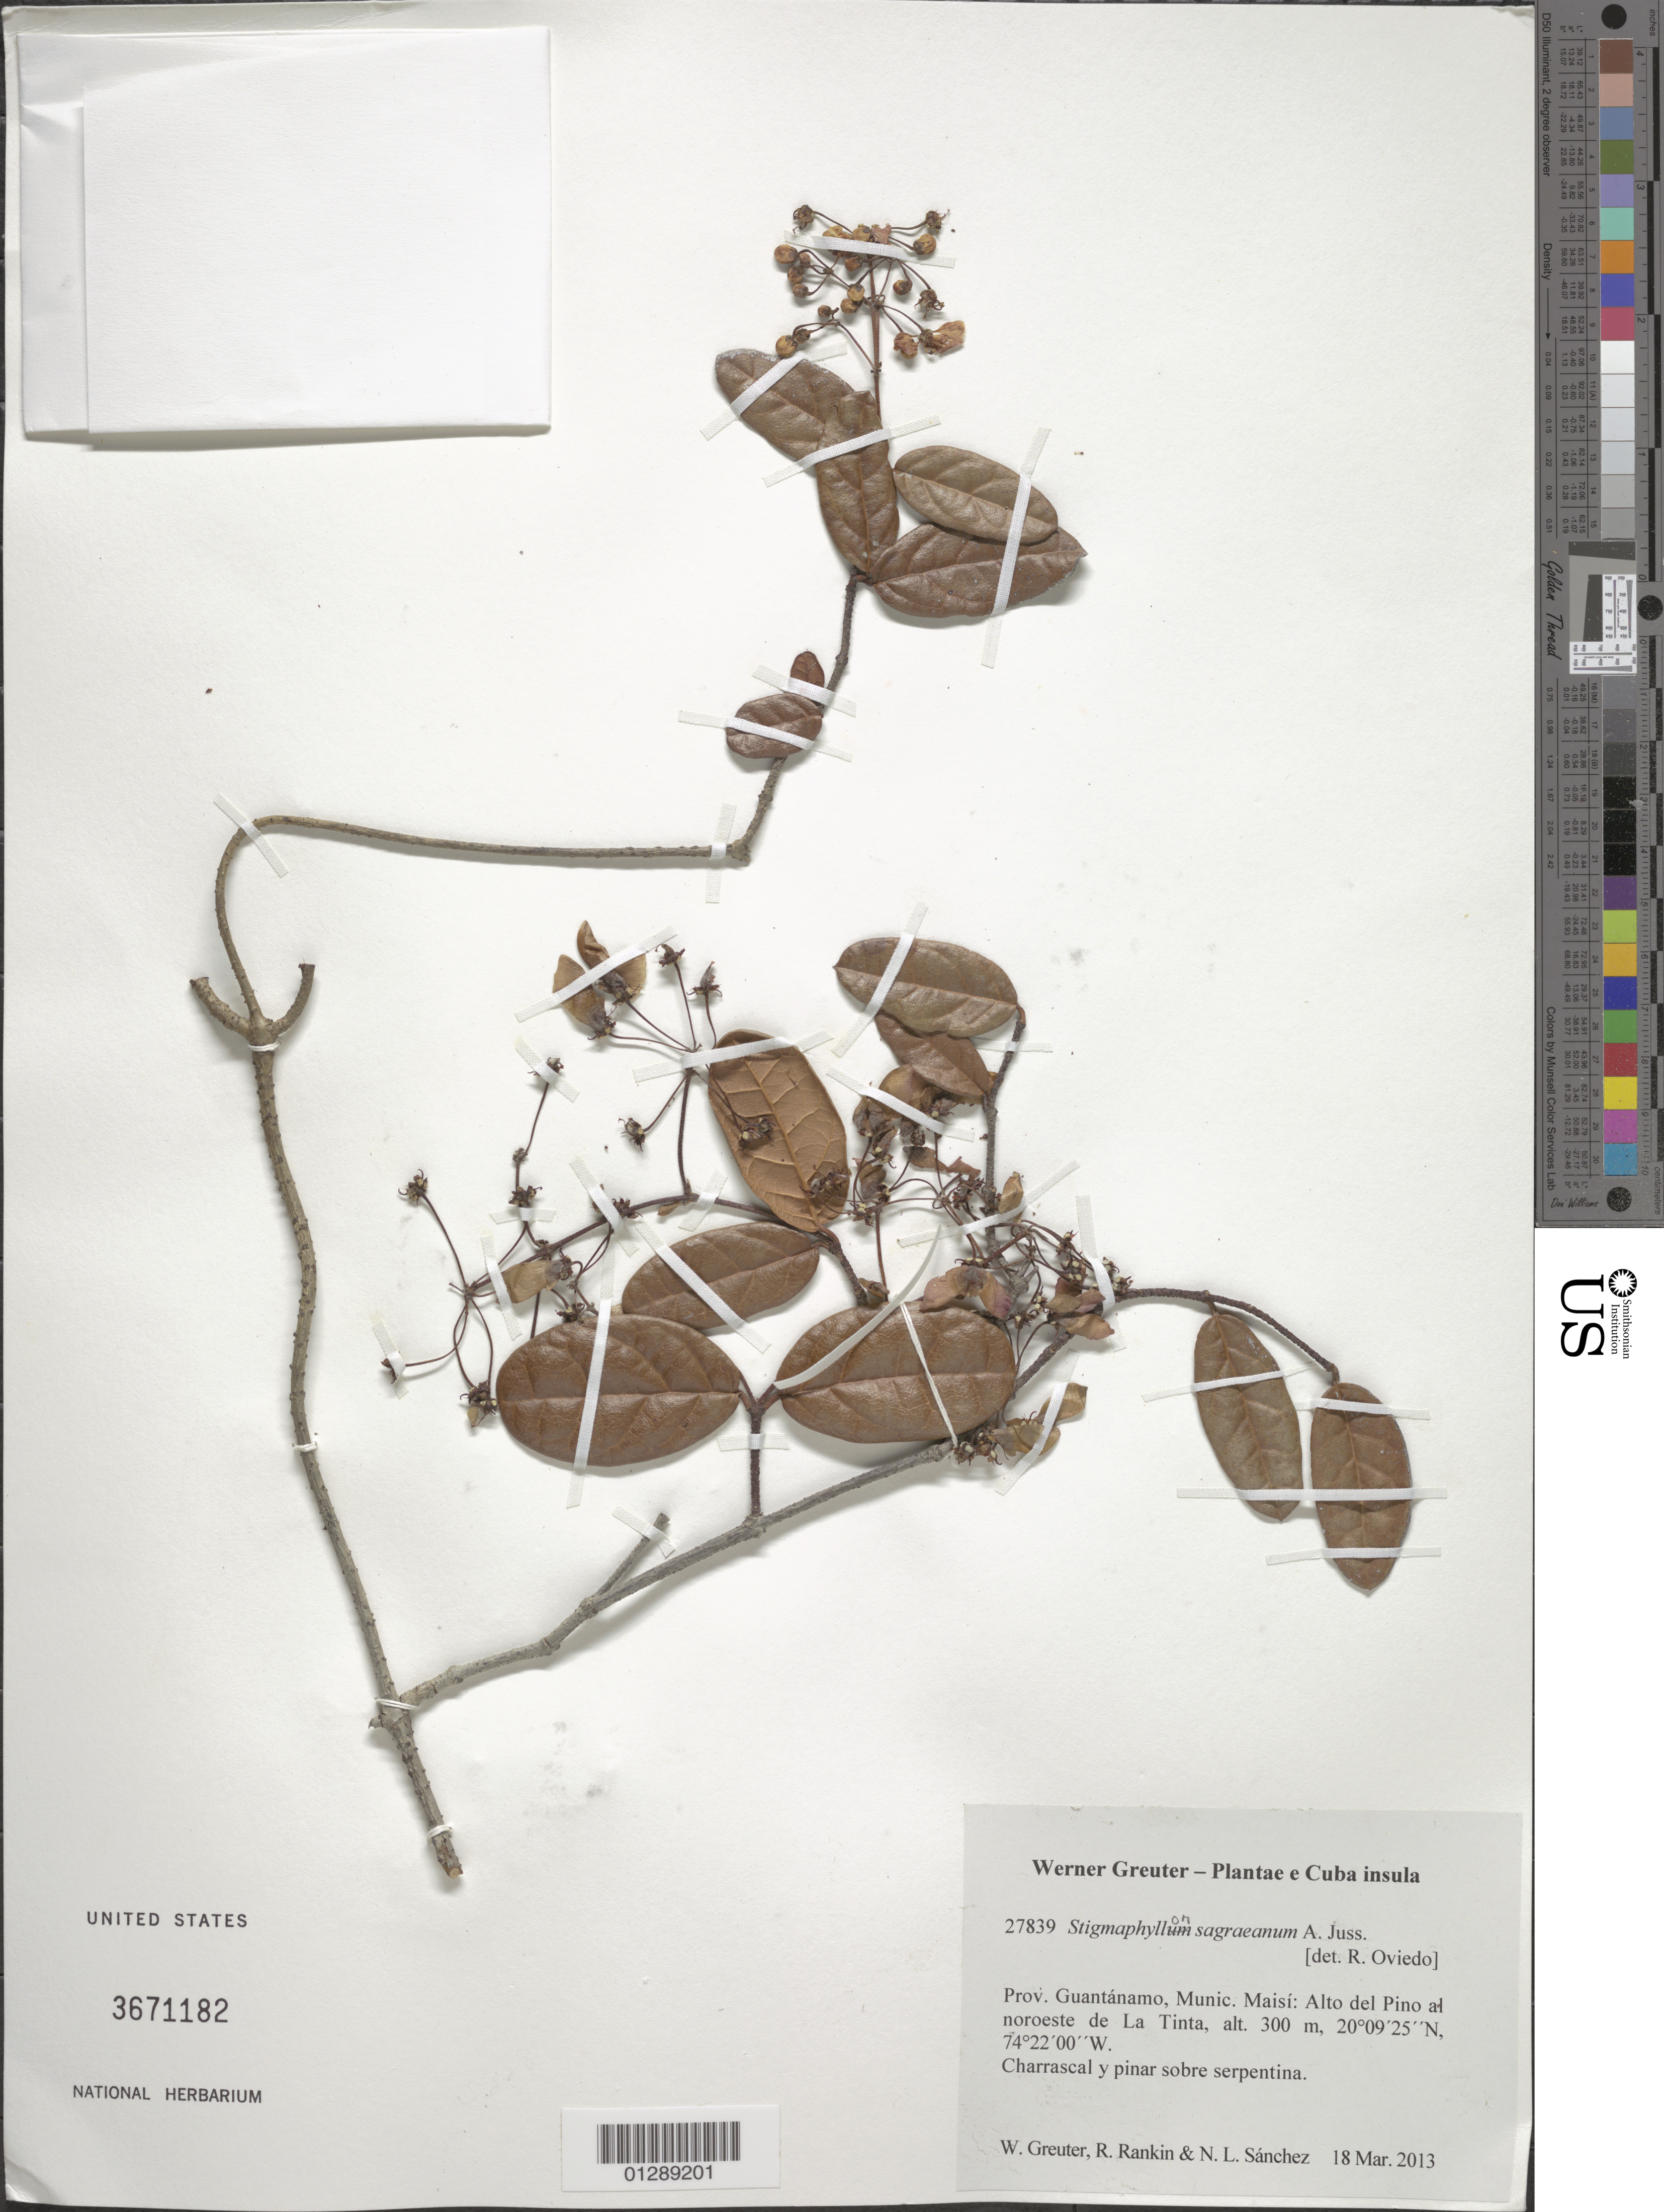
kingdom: Plantae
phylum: Tracheophyta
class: Magnoliopsida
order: Malpighiales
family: Malpighiaceae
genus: Stigmaphyllon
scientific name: Stigmaphyllon sagraeanum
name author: Juss.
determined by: Oviedo, R.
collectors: W. R. Greuter, R. Rankin Rodriguez & N. Sanchez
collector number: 27839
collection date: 2013-03-18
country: Cuba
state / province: Guantanamo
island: Cuba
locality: Munic. Maisí: Alto del Pino al noroeste de La Tinta.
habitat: Charrascal y pinar sobre serpentina.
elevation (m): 300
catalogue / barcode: US 3671182